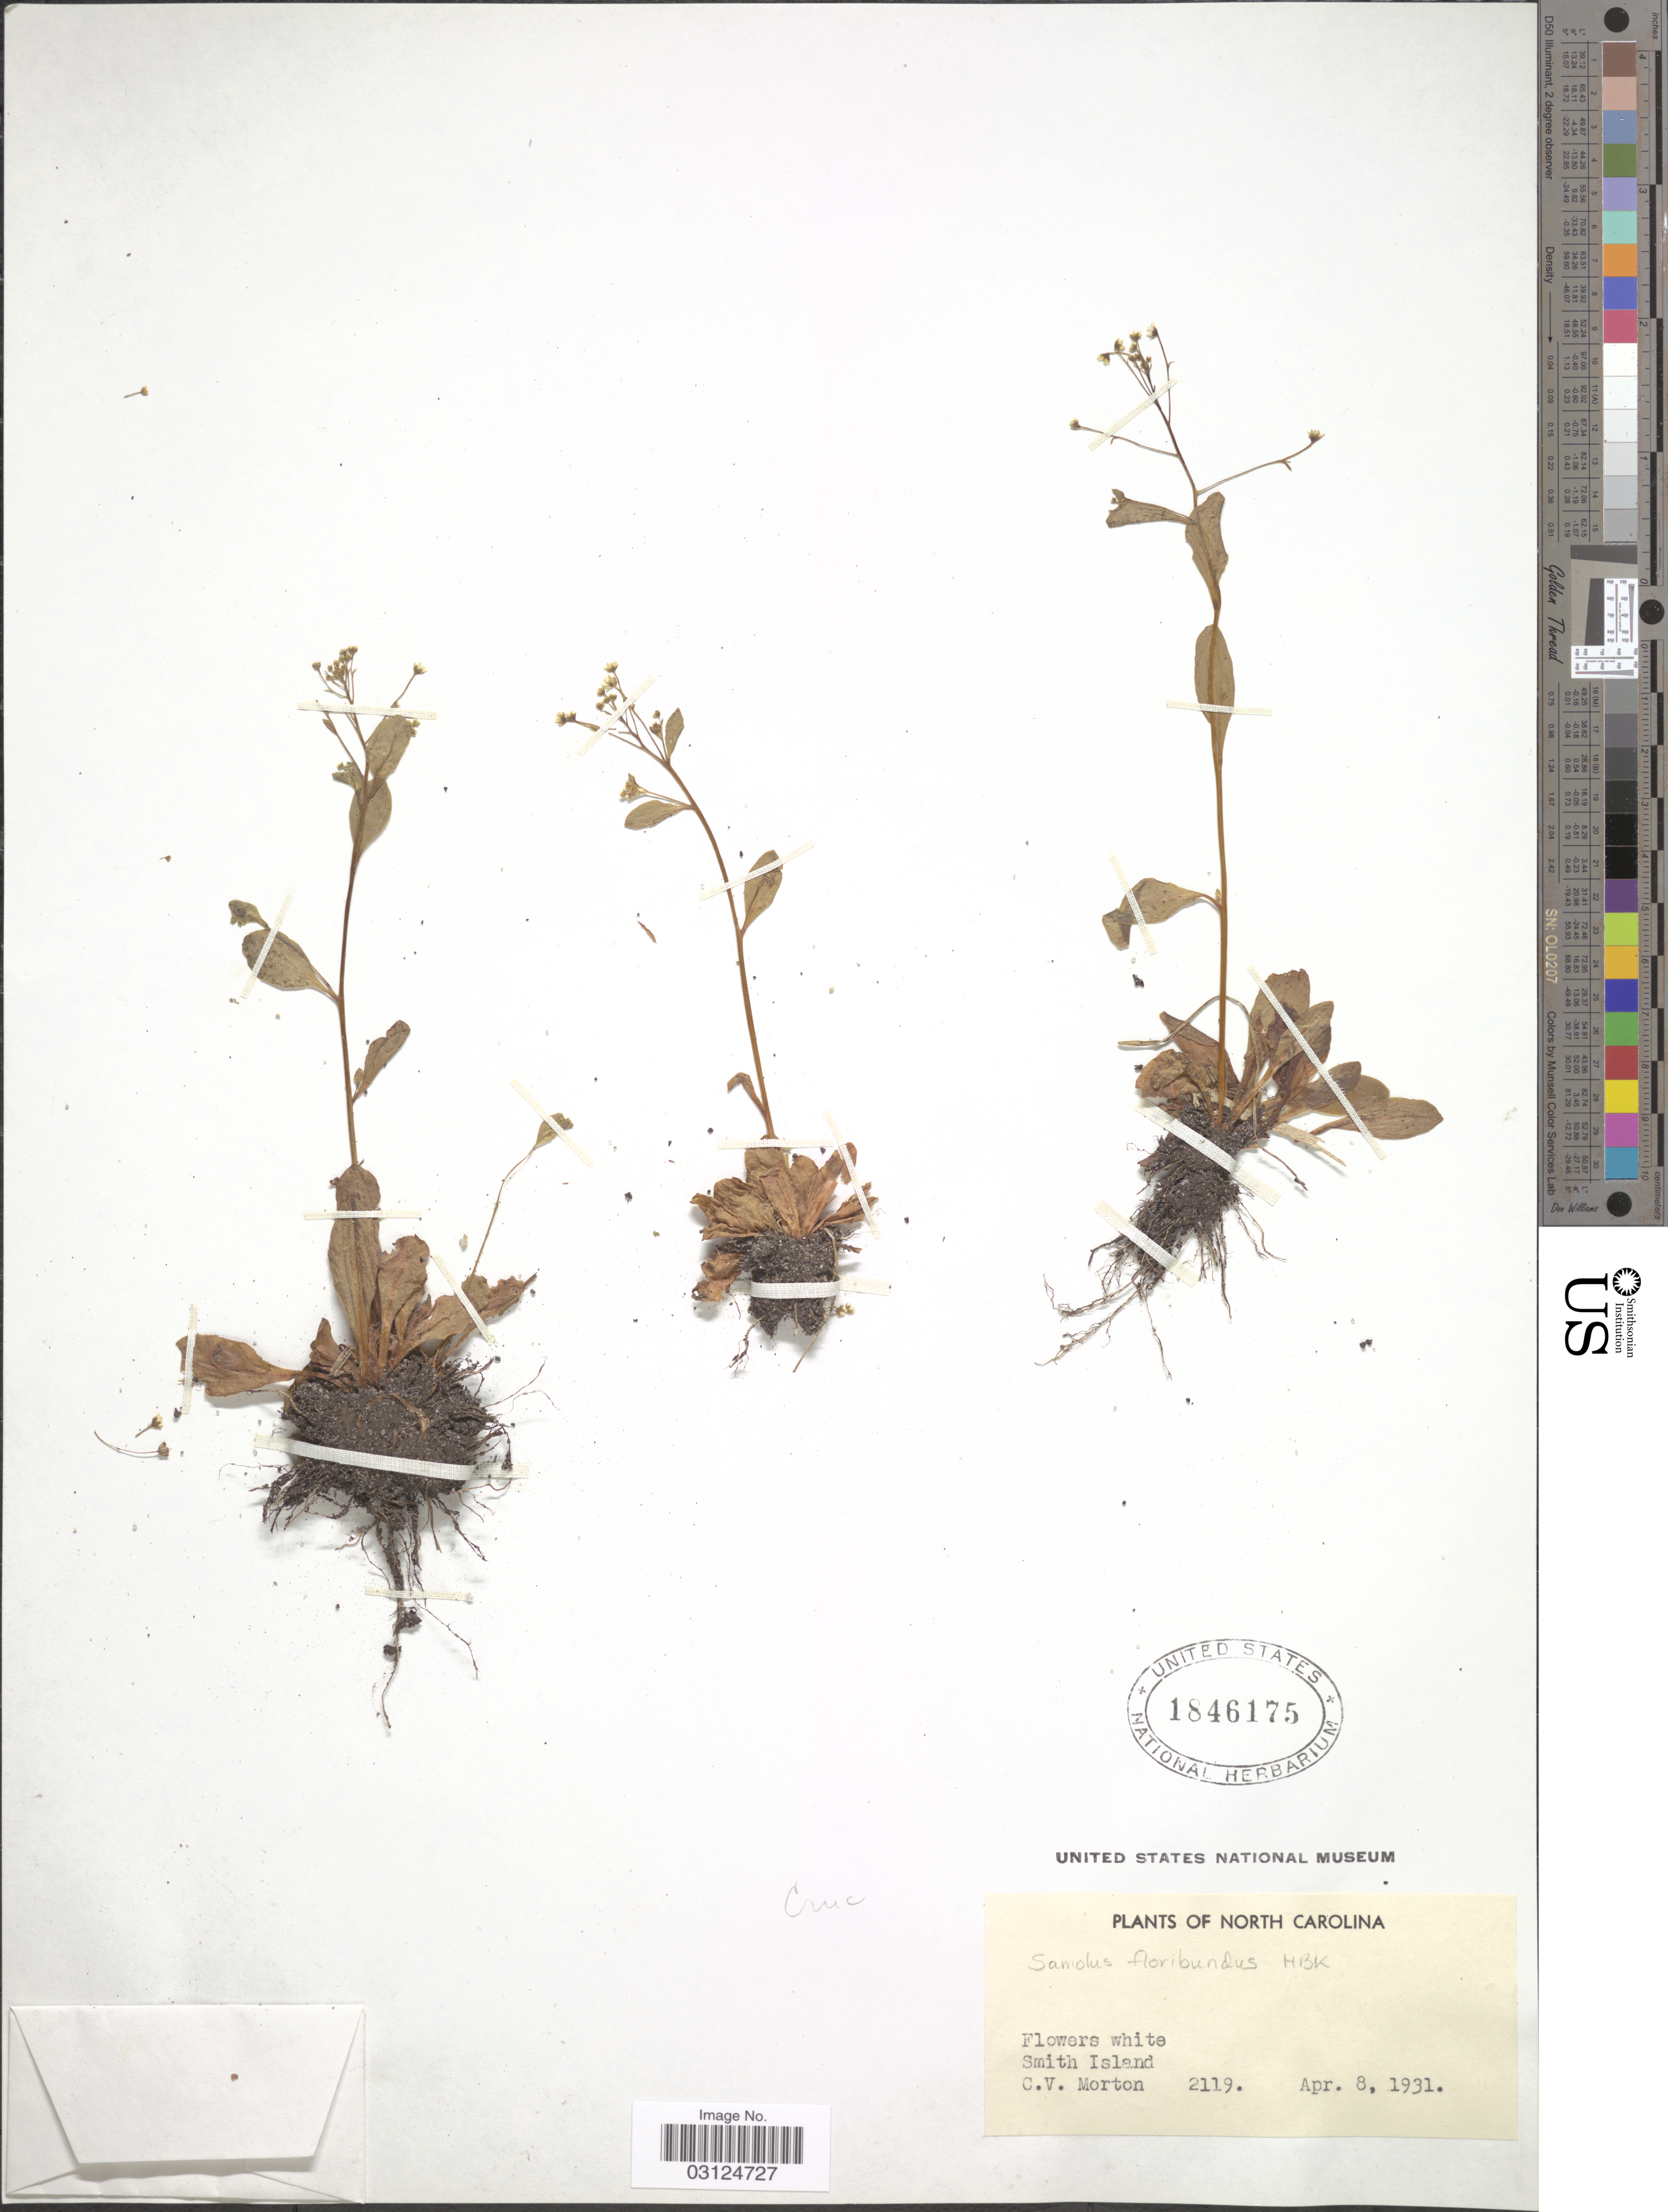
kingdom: Plantae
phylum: Tracheophyta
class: Magnoliopsida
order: Ericales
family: Primulaceae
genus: Samolus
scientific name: Samolus parviflorus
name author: Raf.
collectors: C. V. Morton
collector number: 2119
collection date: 1931-04-08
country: United States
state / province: North Carolina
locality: Smith Island.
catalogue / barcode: US 1846175